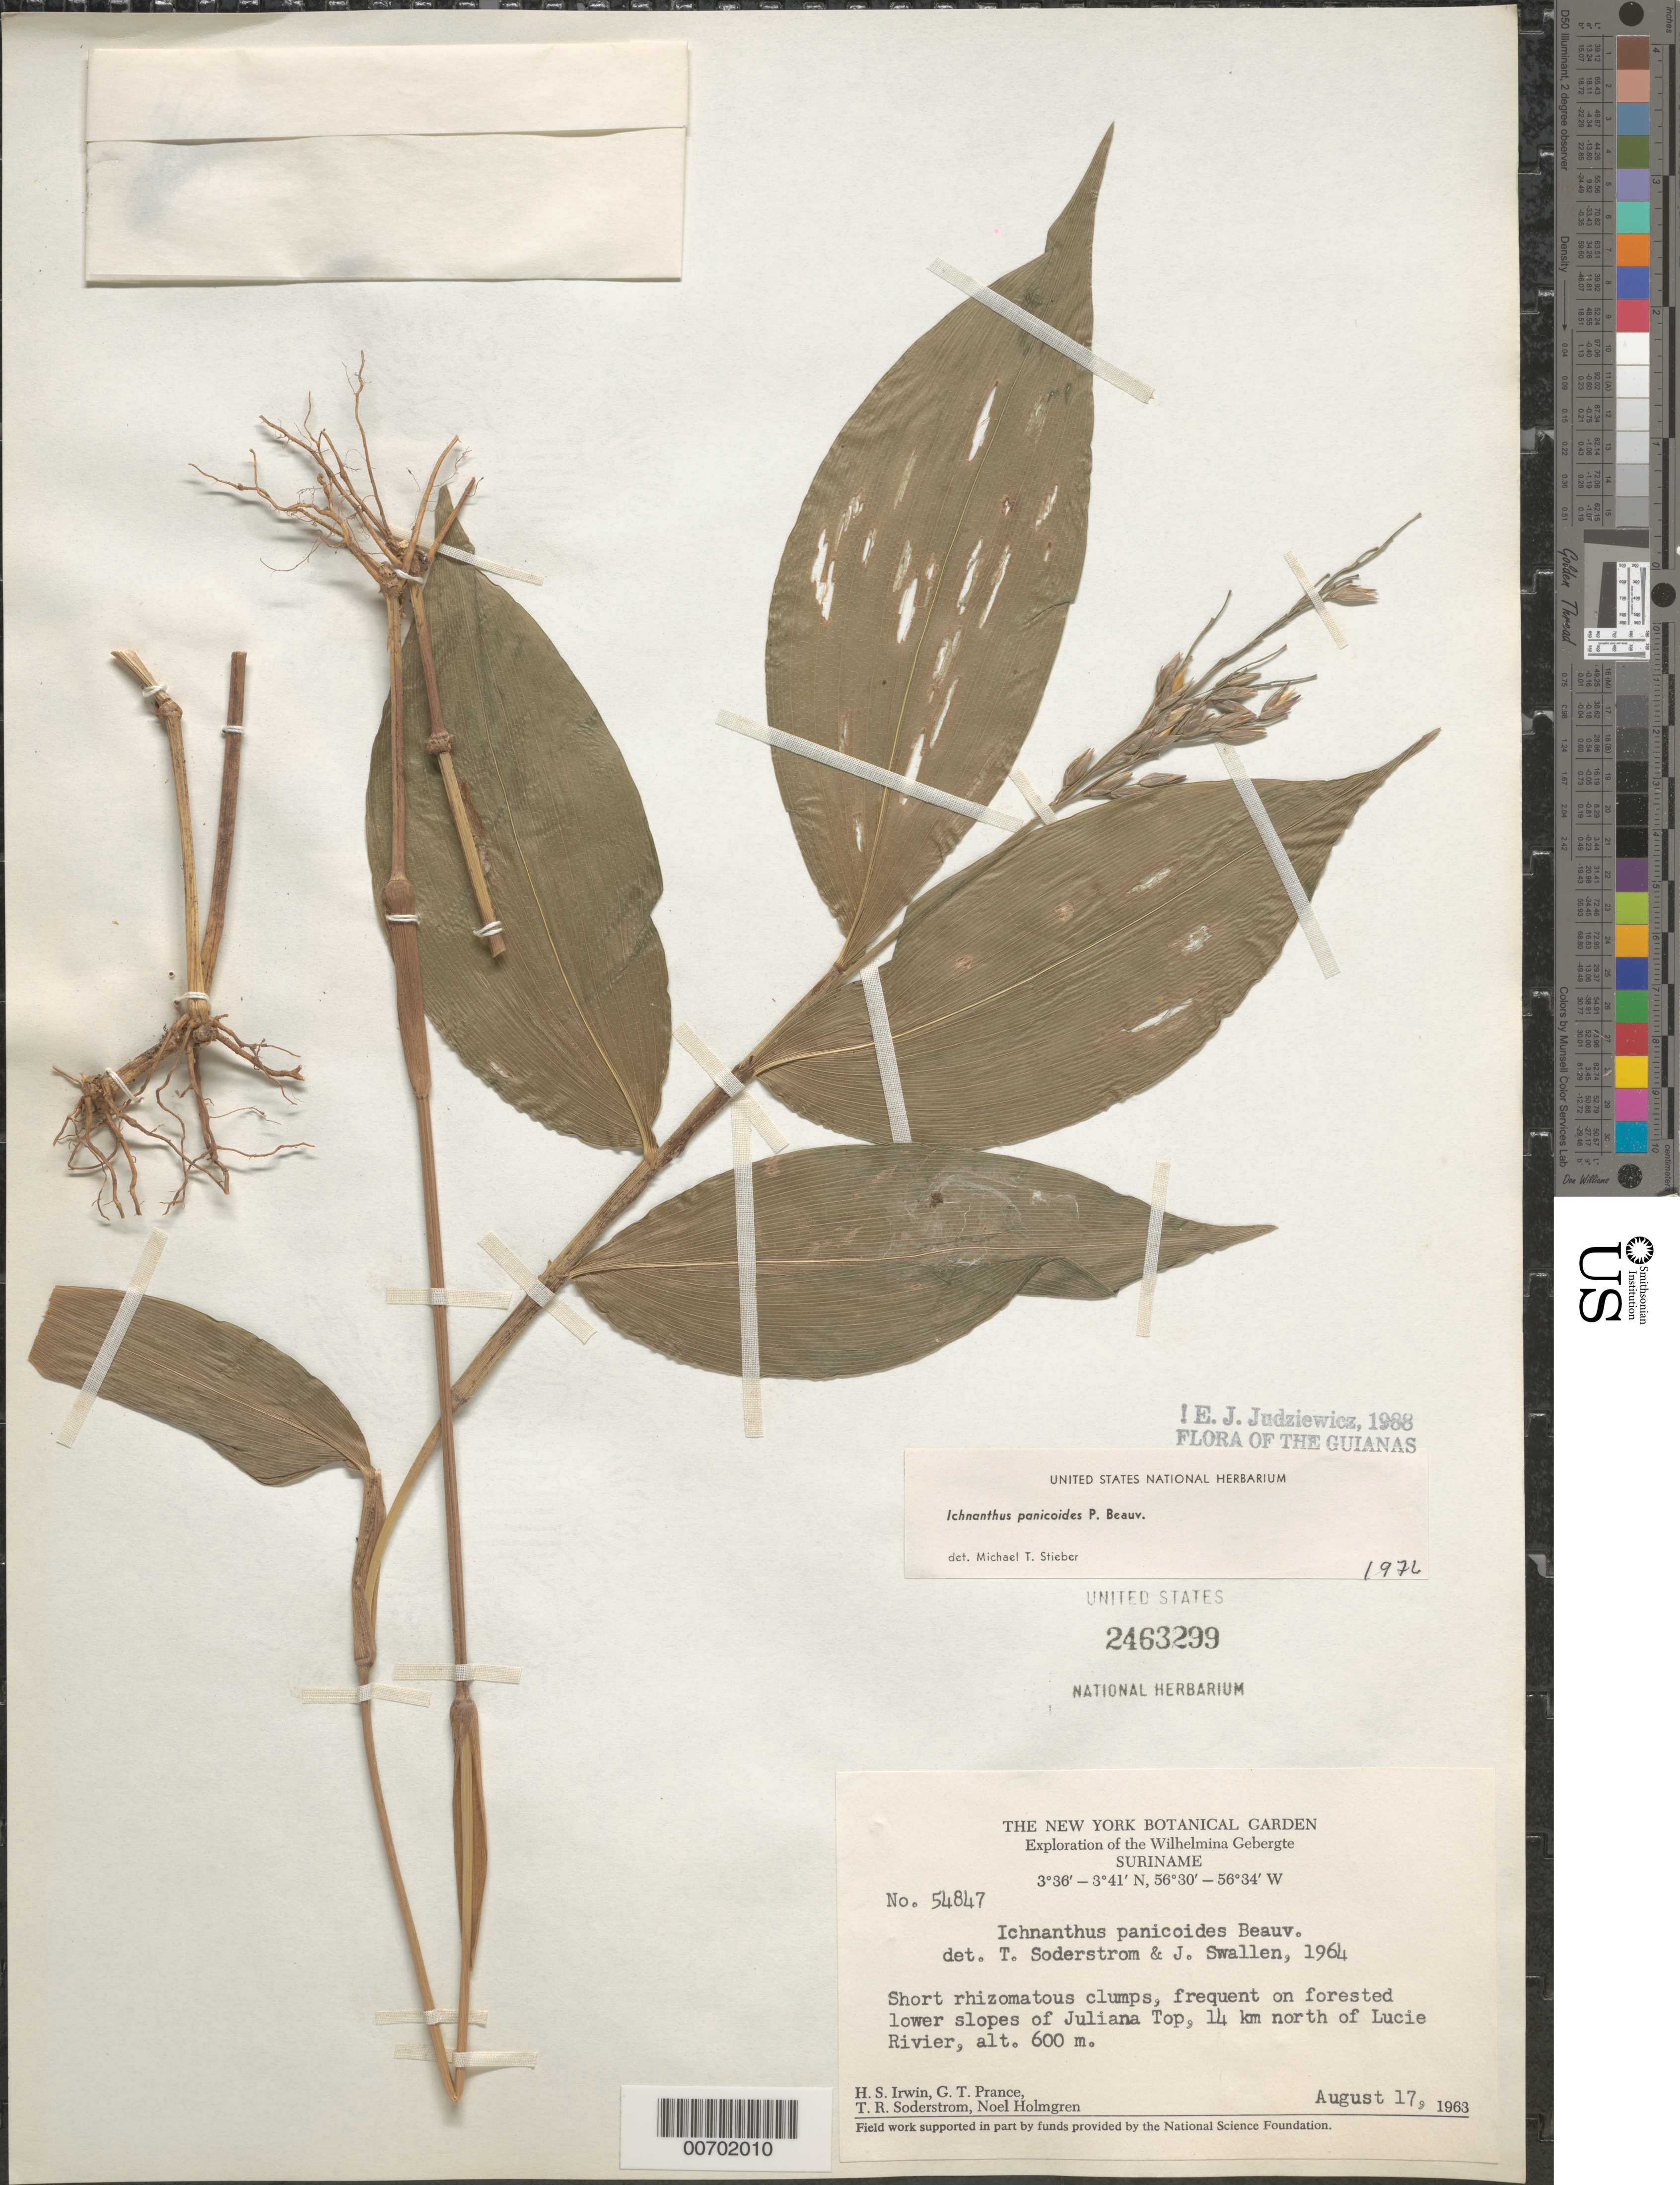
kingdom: Plantae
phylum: Tracheophyta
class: Liliopsida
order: Poales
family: Poaceae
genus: Ichnanthus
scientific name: Ichnanthus panicoides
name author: P. Beauv.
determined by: Swallen, J. R.; Soderstrom, T. R.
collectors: H. Irwin, G. T. Prance, T. R. Soderstrom & N. H. Holmgren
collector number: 54847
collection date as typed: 17-Aug-63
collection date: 1963-08-17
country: Suriname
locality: Juliana Top, 14 km N of Lucie R., Wilhelmina Gebergte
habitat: Forested lower slopes of Juliana Top, in sandy creek bed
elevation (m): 600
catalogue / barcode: US 2463299